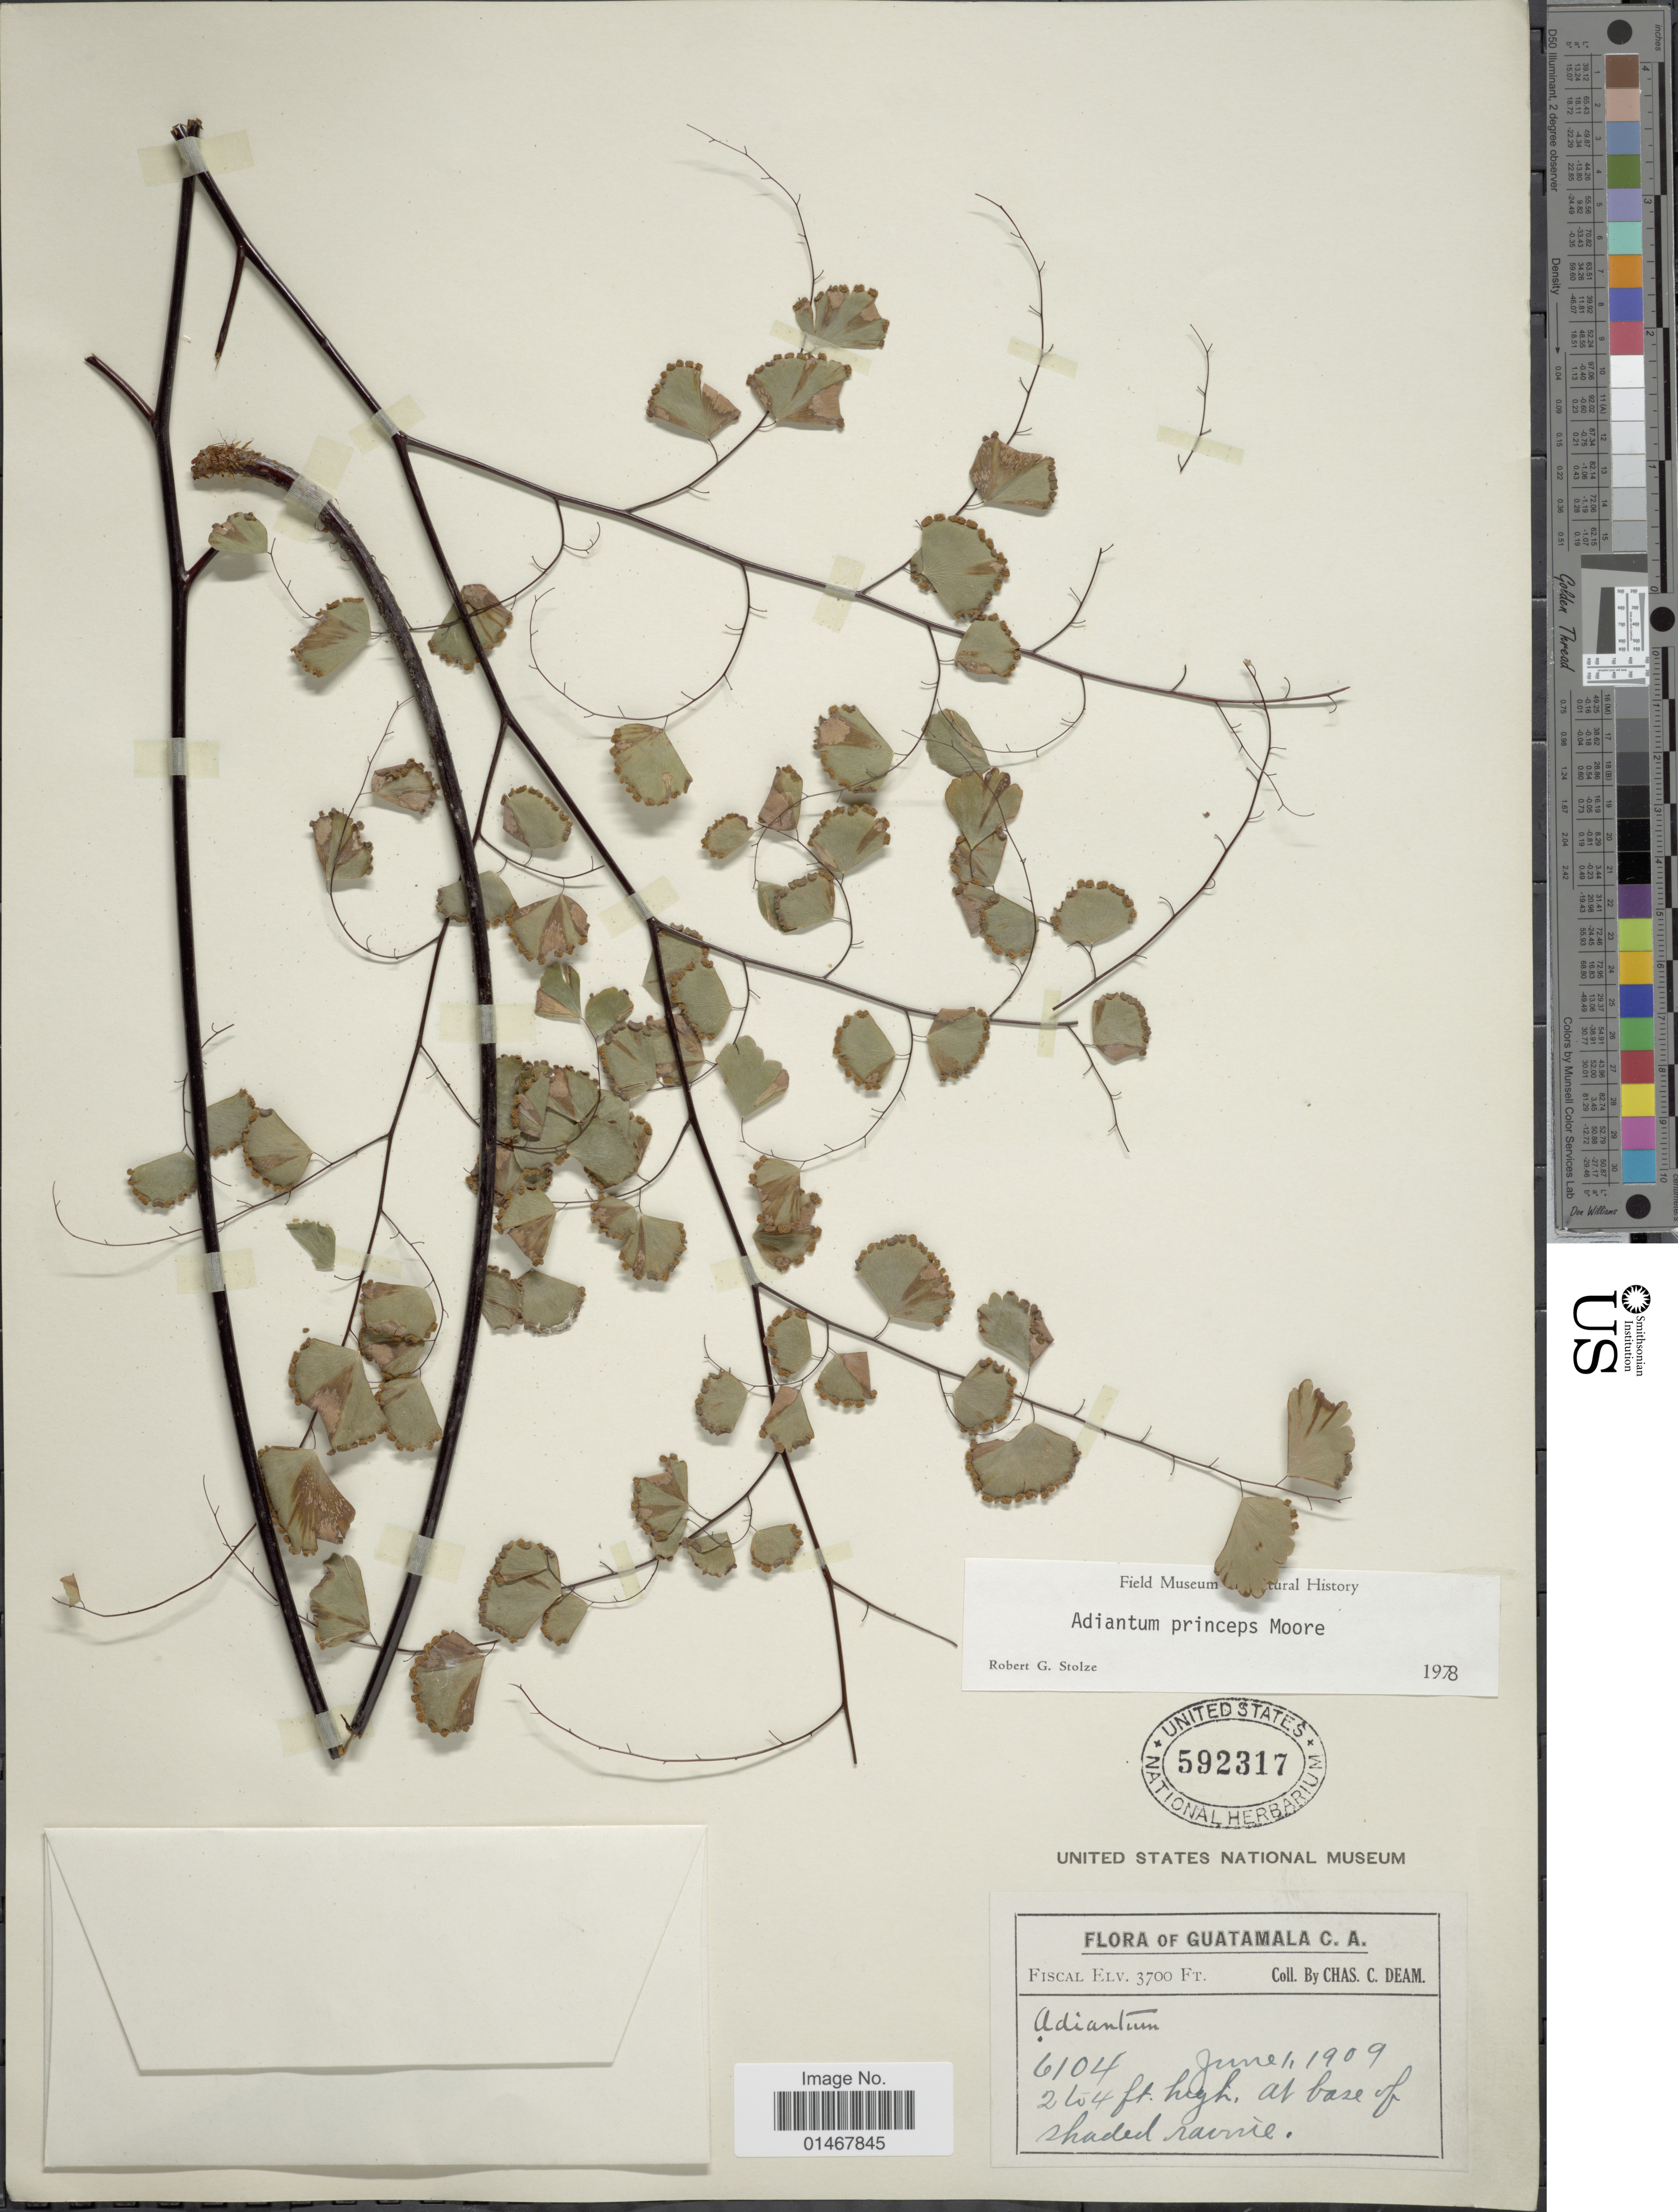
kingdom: Plantae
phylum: Tracheophyta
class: Polypodiopsida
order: Polypodiales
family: Pteridaceae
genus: Adiantum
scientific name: Adiantum princeps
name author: T. Moore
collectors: C. C. Deam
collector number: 6104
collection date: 1909-06-01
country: Guatemala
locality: Fiscal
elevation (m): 1128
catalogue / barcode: US 592317